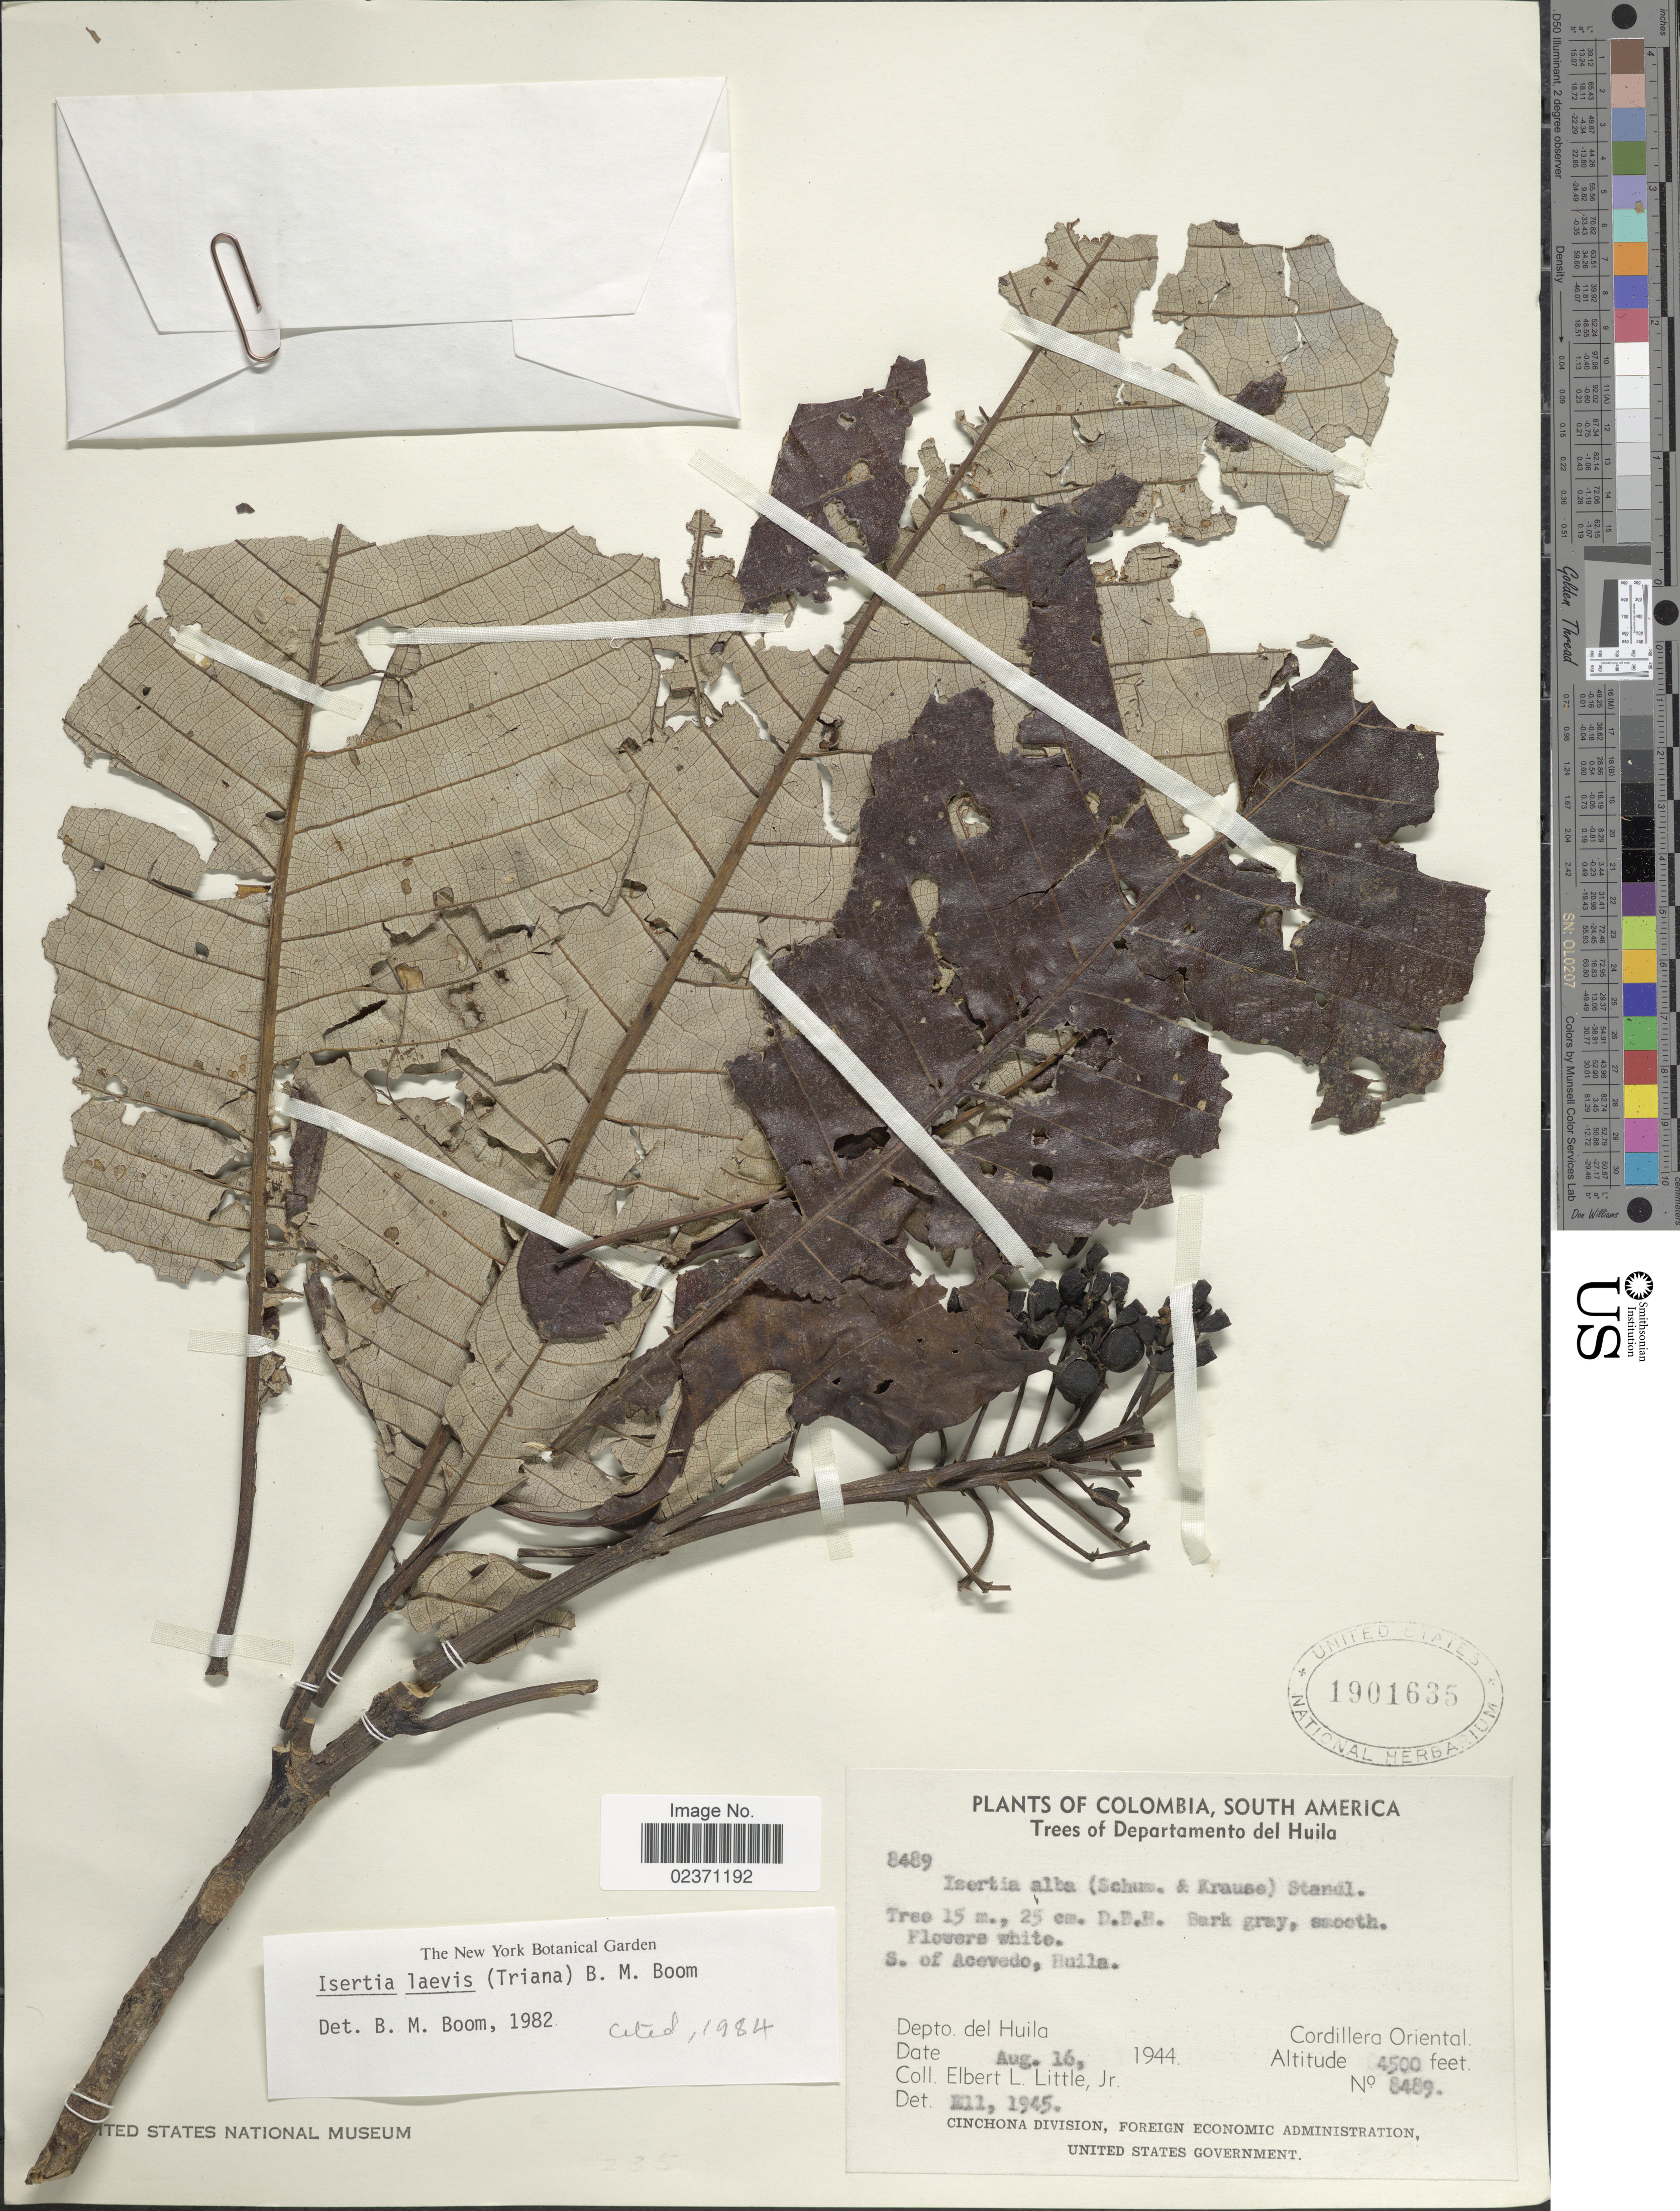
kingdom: Plantae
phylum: Tracheophyta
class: Magnoliopsida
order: Gentianales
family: Rubiaceae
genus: Isertia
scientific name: Isertia laevis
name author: (Triana) B.M. Boom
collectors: E. L. Little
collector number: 8489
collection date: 1944-08-16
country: Colombia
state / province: Huila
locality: S. of Acevedo. Depto. del Huila, Cordillera Oriental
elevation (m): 1372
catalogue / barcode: US 1901635